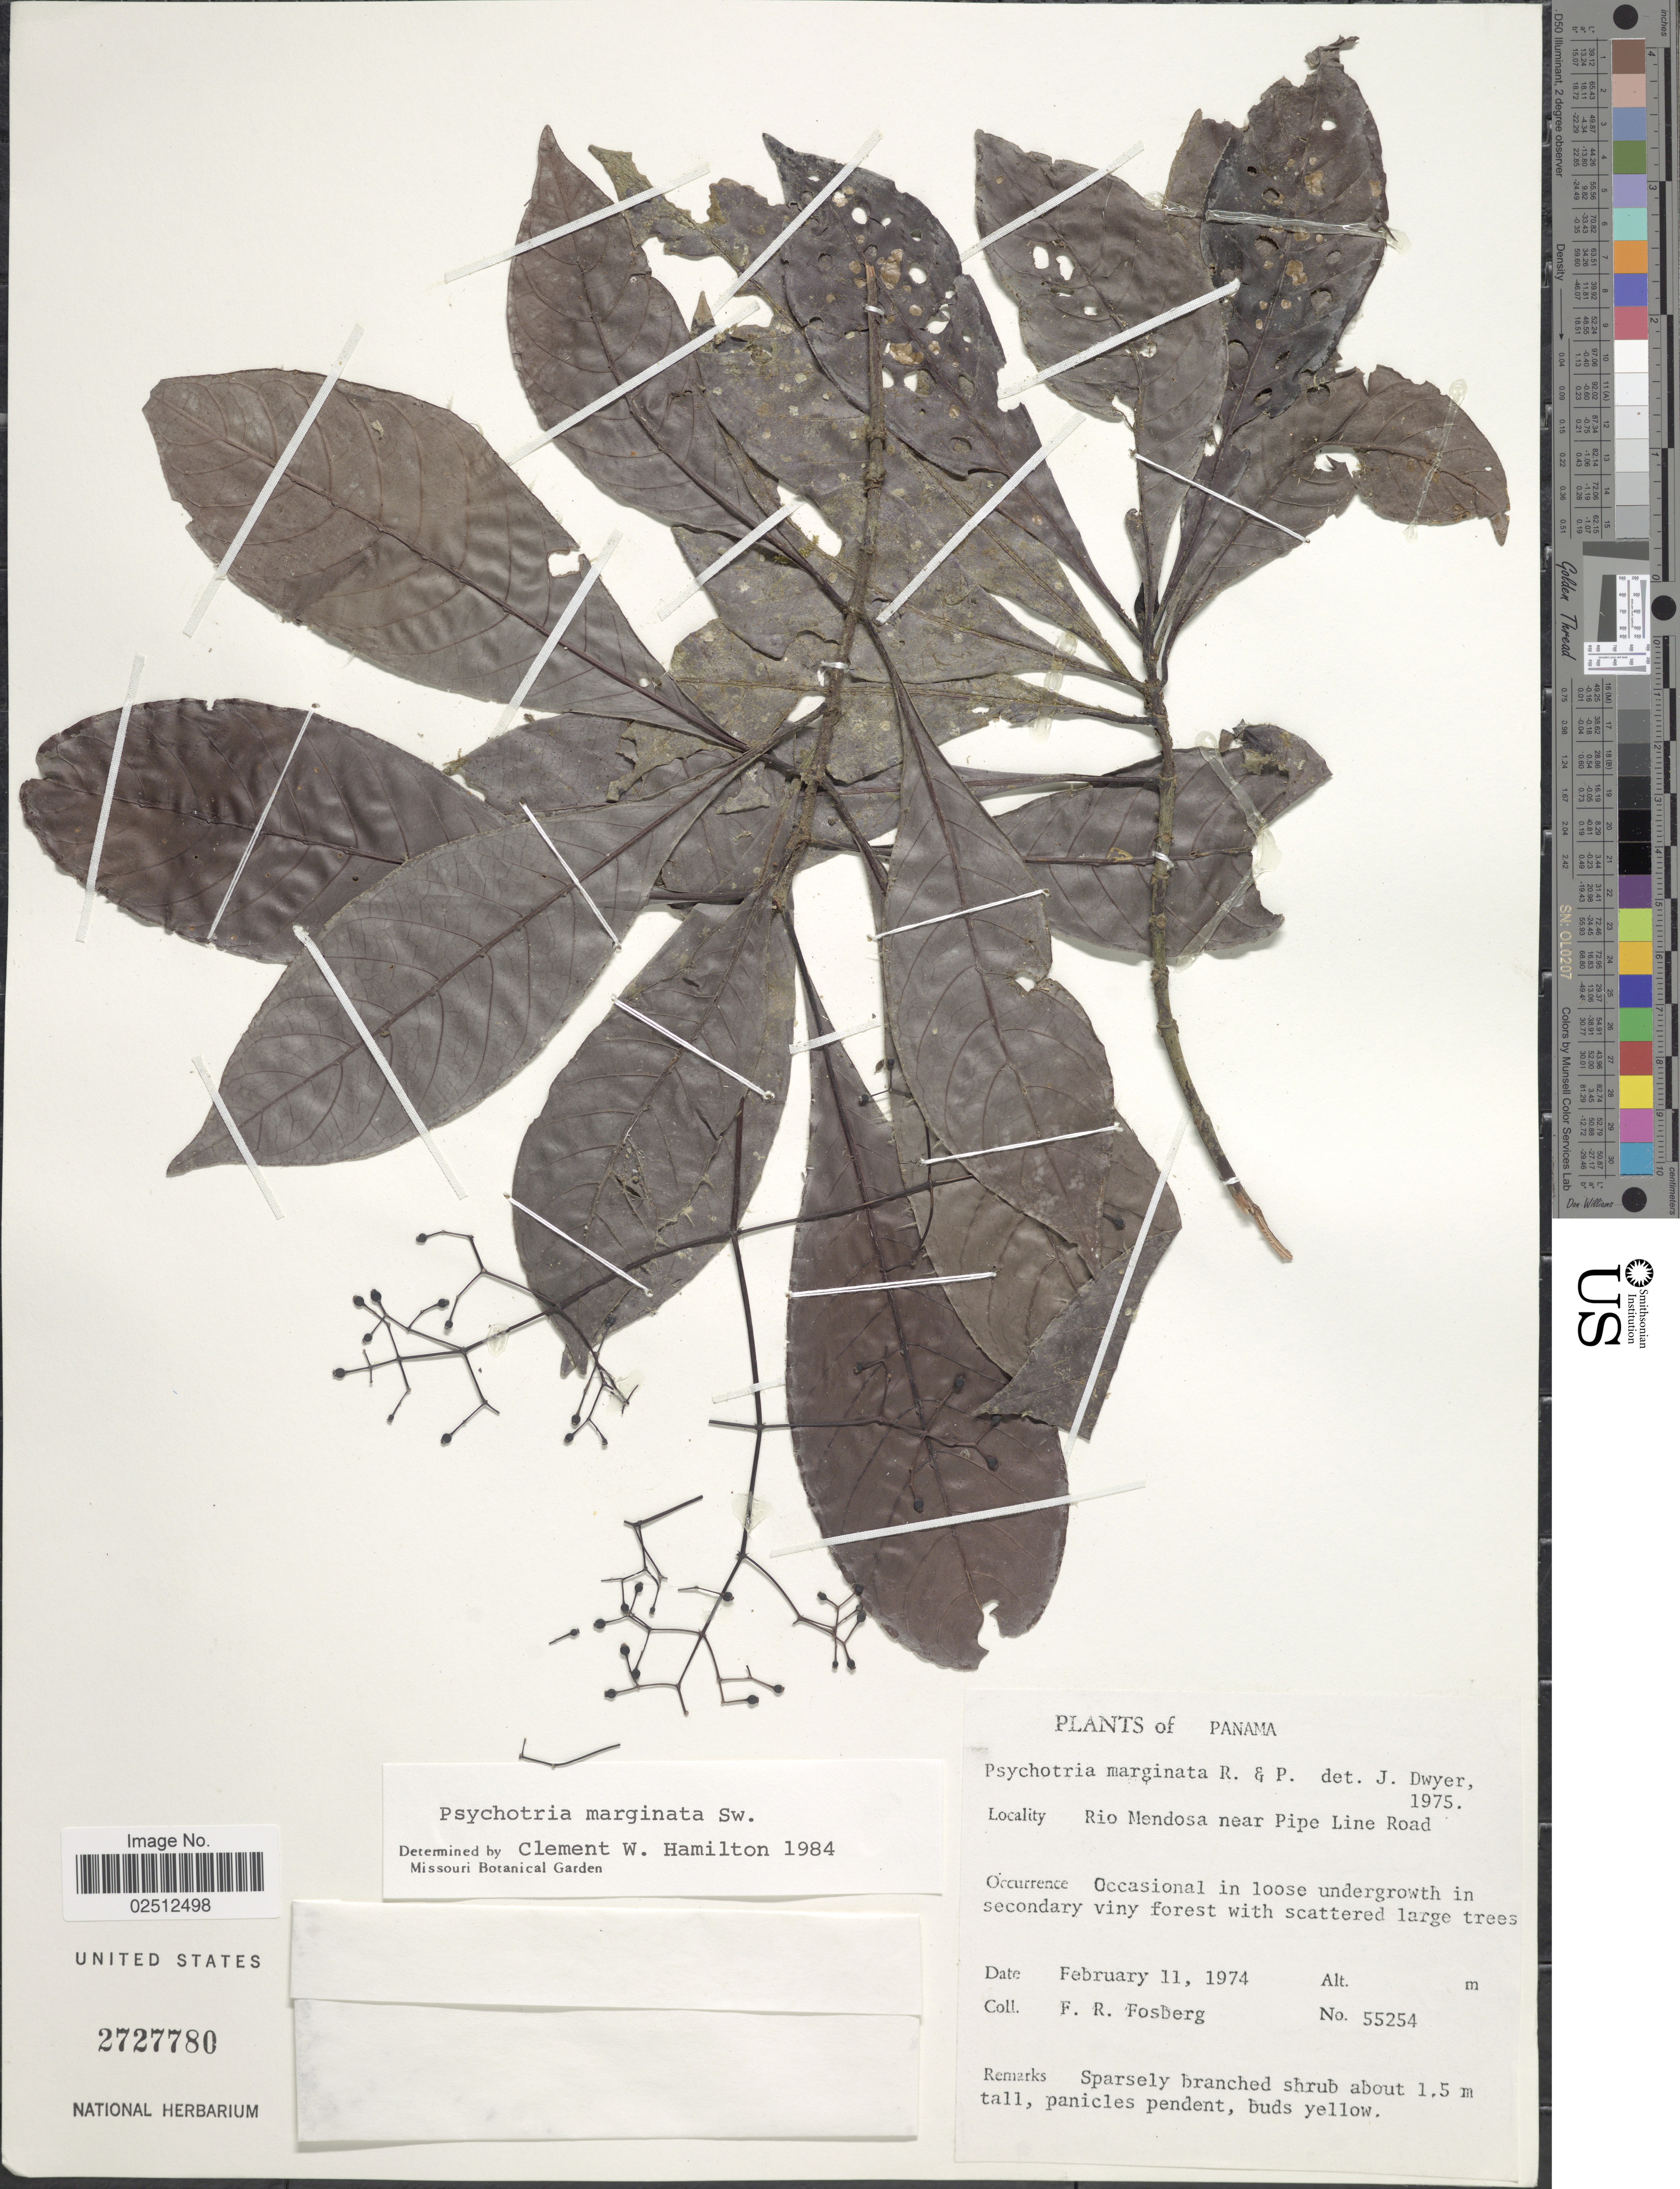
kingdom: Plantae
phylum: Tracheophyta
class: Magnoliopsida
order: Gentianales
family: Rubiaceae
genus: Psychotria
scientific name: Psychotria marginata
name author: Sw.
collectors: F. R. Fosberg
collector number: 55254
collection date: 1974-02-11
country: Panama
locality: Rio Mendosa near Pipe Line Road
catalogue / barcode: US 2727780